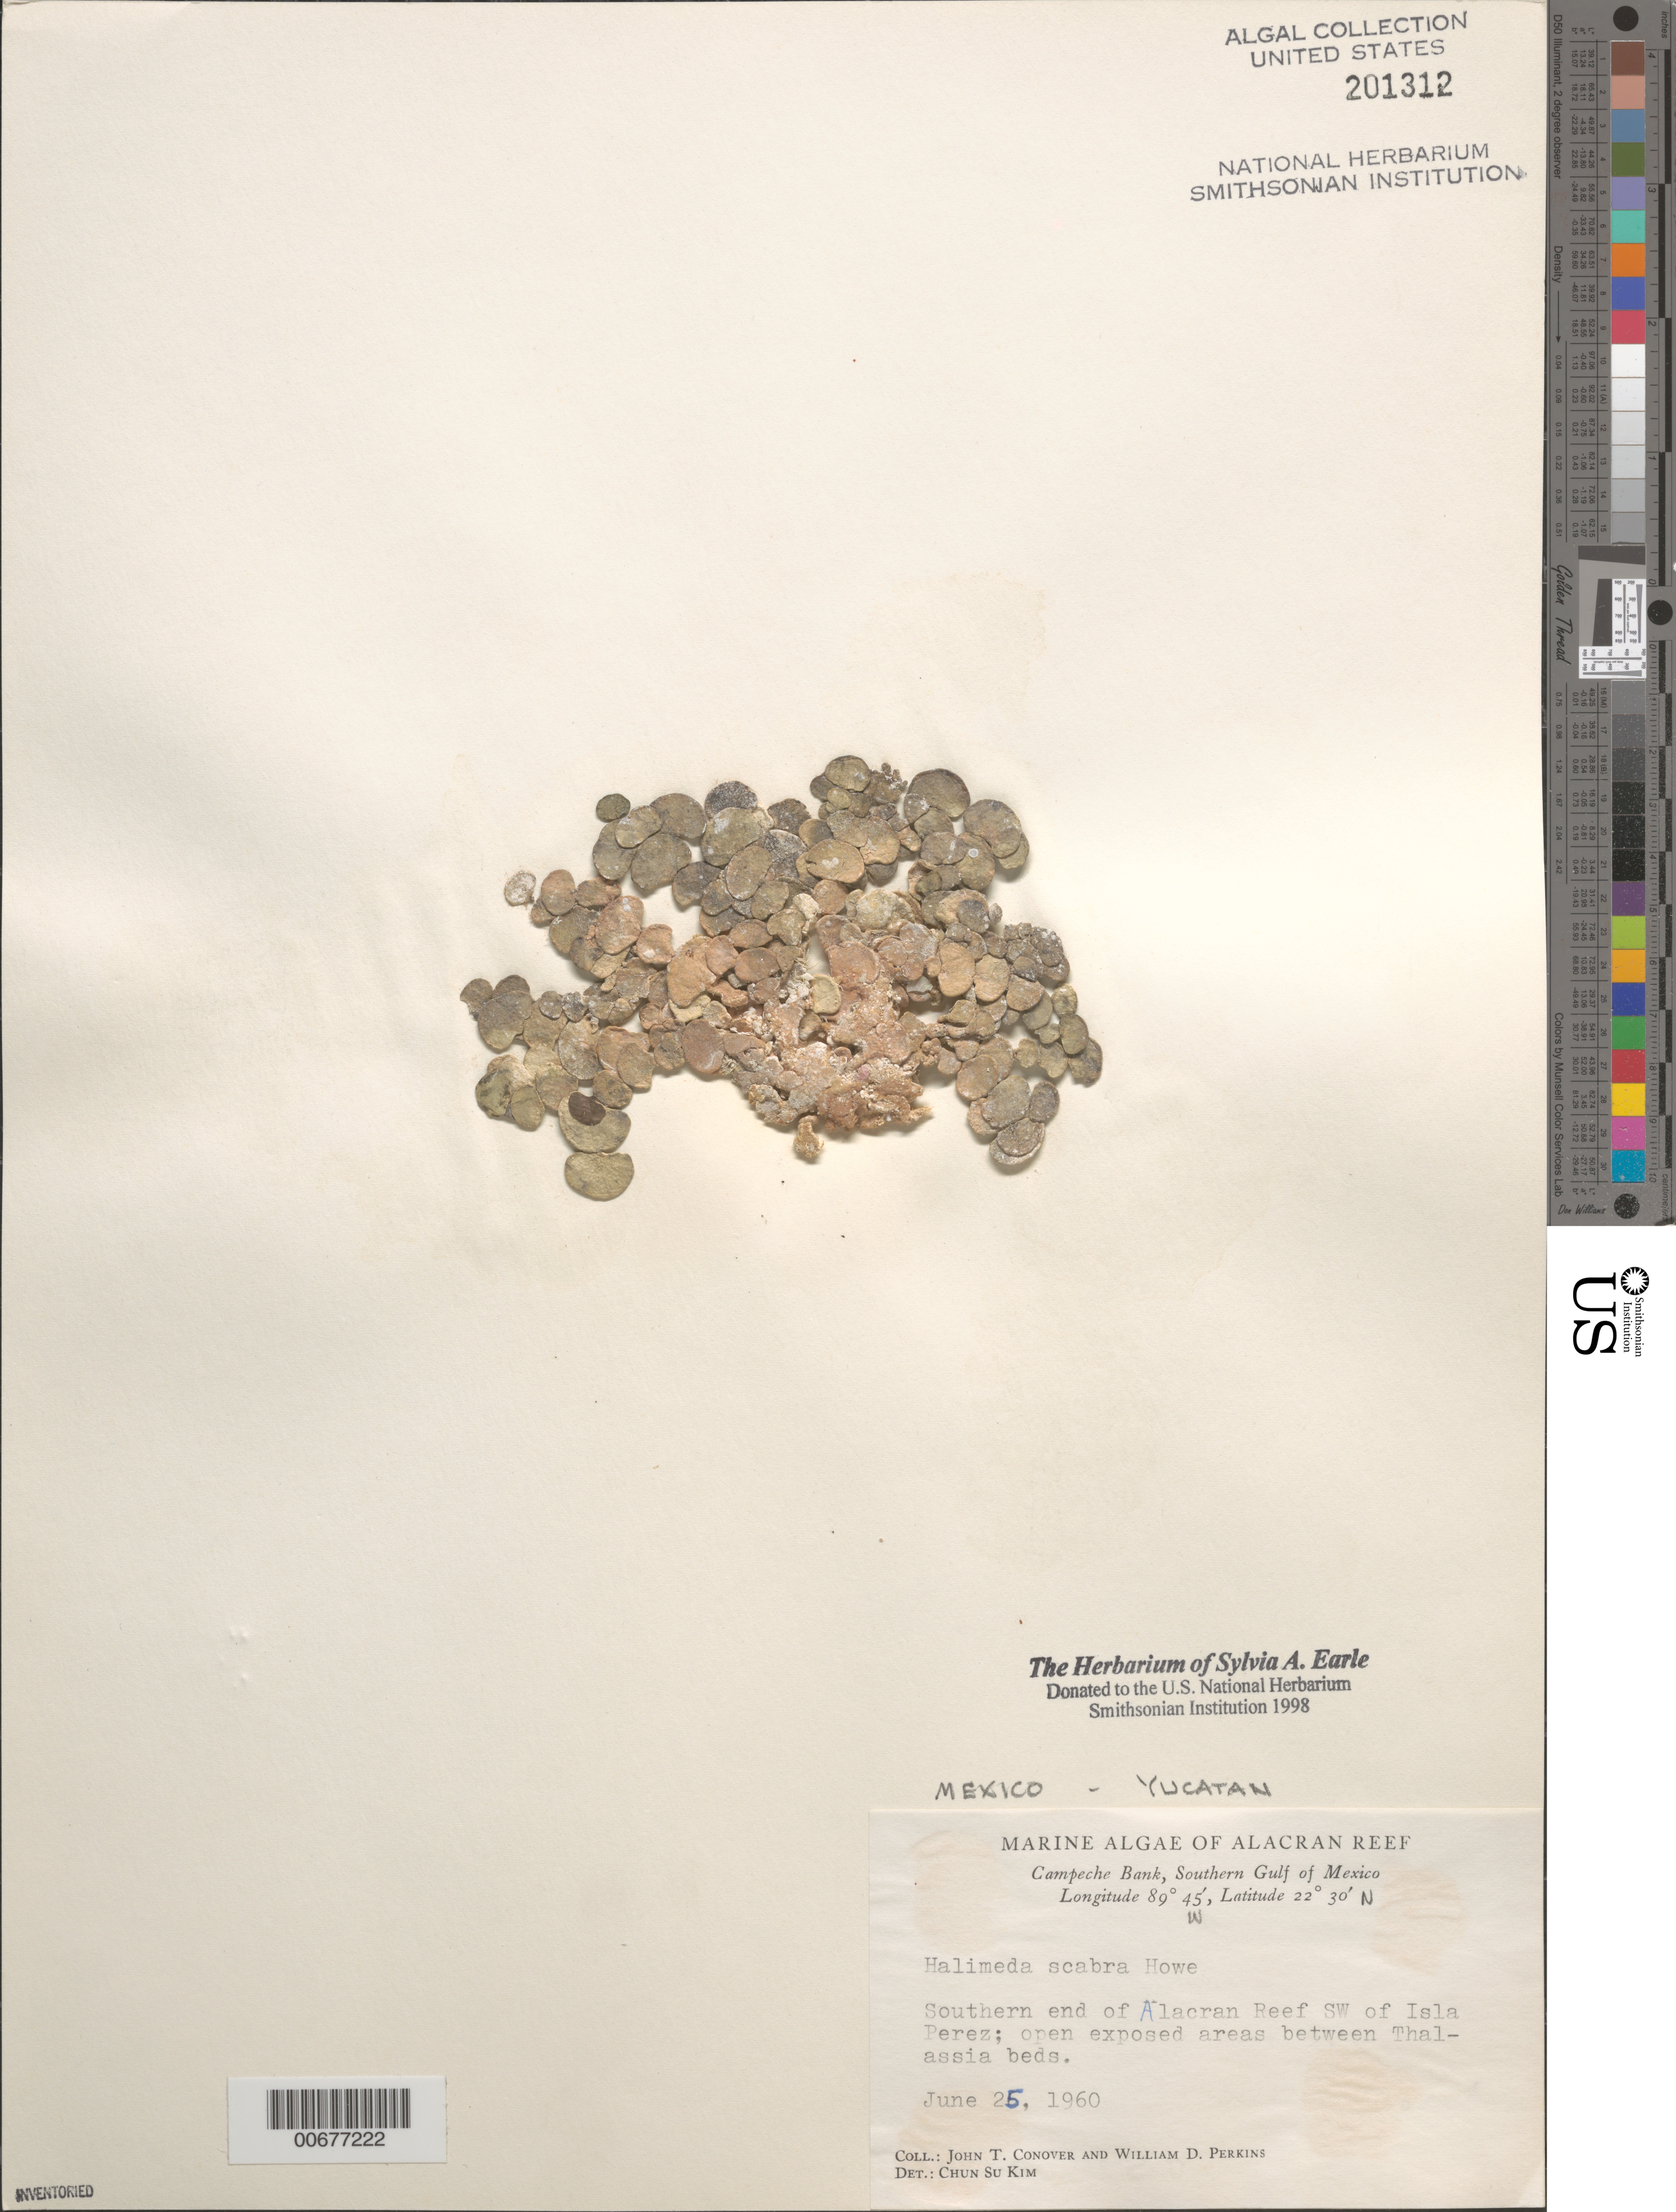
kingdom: Plantae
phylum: Chlorophyta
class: Ulvophyceae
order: Bryopsidales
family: Halimedaceae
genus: Halimeda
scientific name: Halimeda scabra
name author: M. Howe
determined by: Kim, Chun Su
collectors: J. T. Conover & W. D. Perkins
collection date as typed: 25 Jun 1960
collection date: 1960-06-25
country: Mexico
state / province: Yucatan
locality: Alacran Reef, south of Isla Perez, Campeche Bank, southern Gulf of Mexico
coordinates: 22 30' N, 89 45' W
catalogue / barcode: US 201312